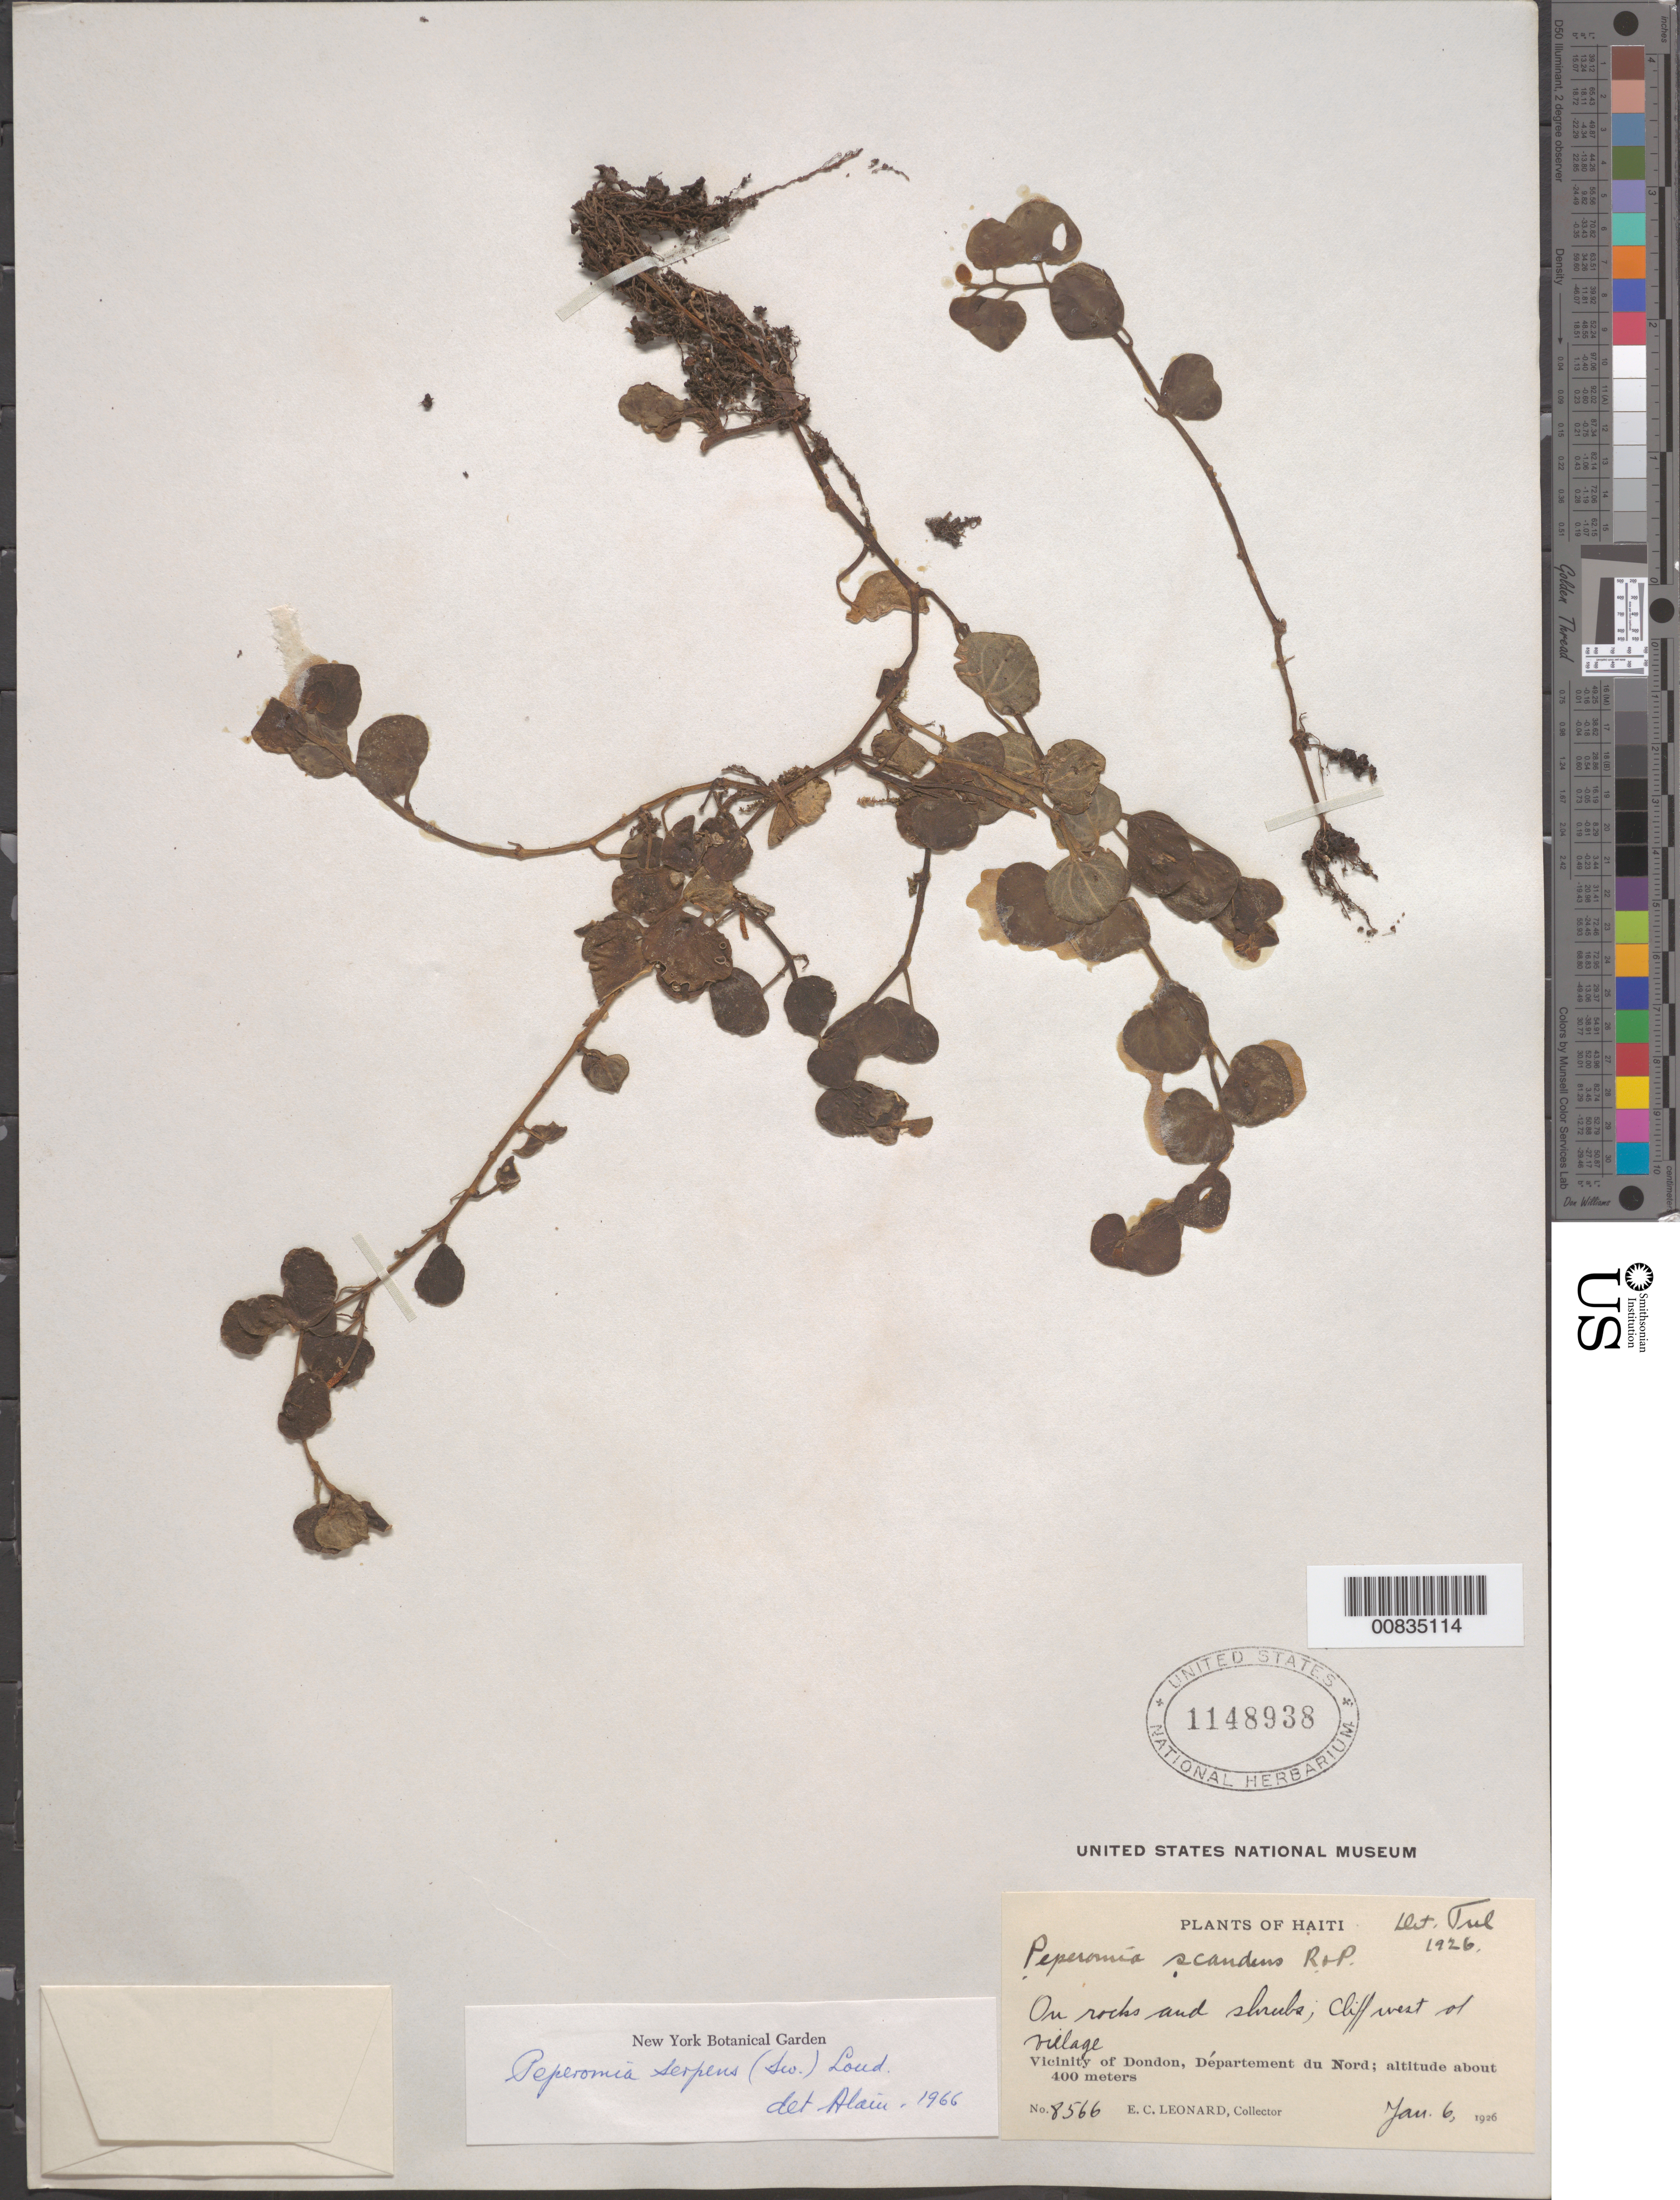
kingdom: Plantae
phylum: Tracheophyta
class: Magnoliopsida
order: Piperales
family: Piperaceae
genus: Peperomia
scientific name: Peperomia serpens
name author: (Sw.) Loudon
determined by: Liogier, Alain H.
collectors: E. C. Leonard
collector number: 8566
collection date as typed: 06 Jan 1926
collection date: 1926-01-06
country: Haiti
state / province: Nord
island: Hispaniola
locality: Vicinity of Dondon. Cliff west of village.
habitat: On rocks and shrubs.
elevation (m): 400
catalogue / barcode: US 1148938